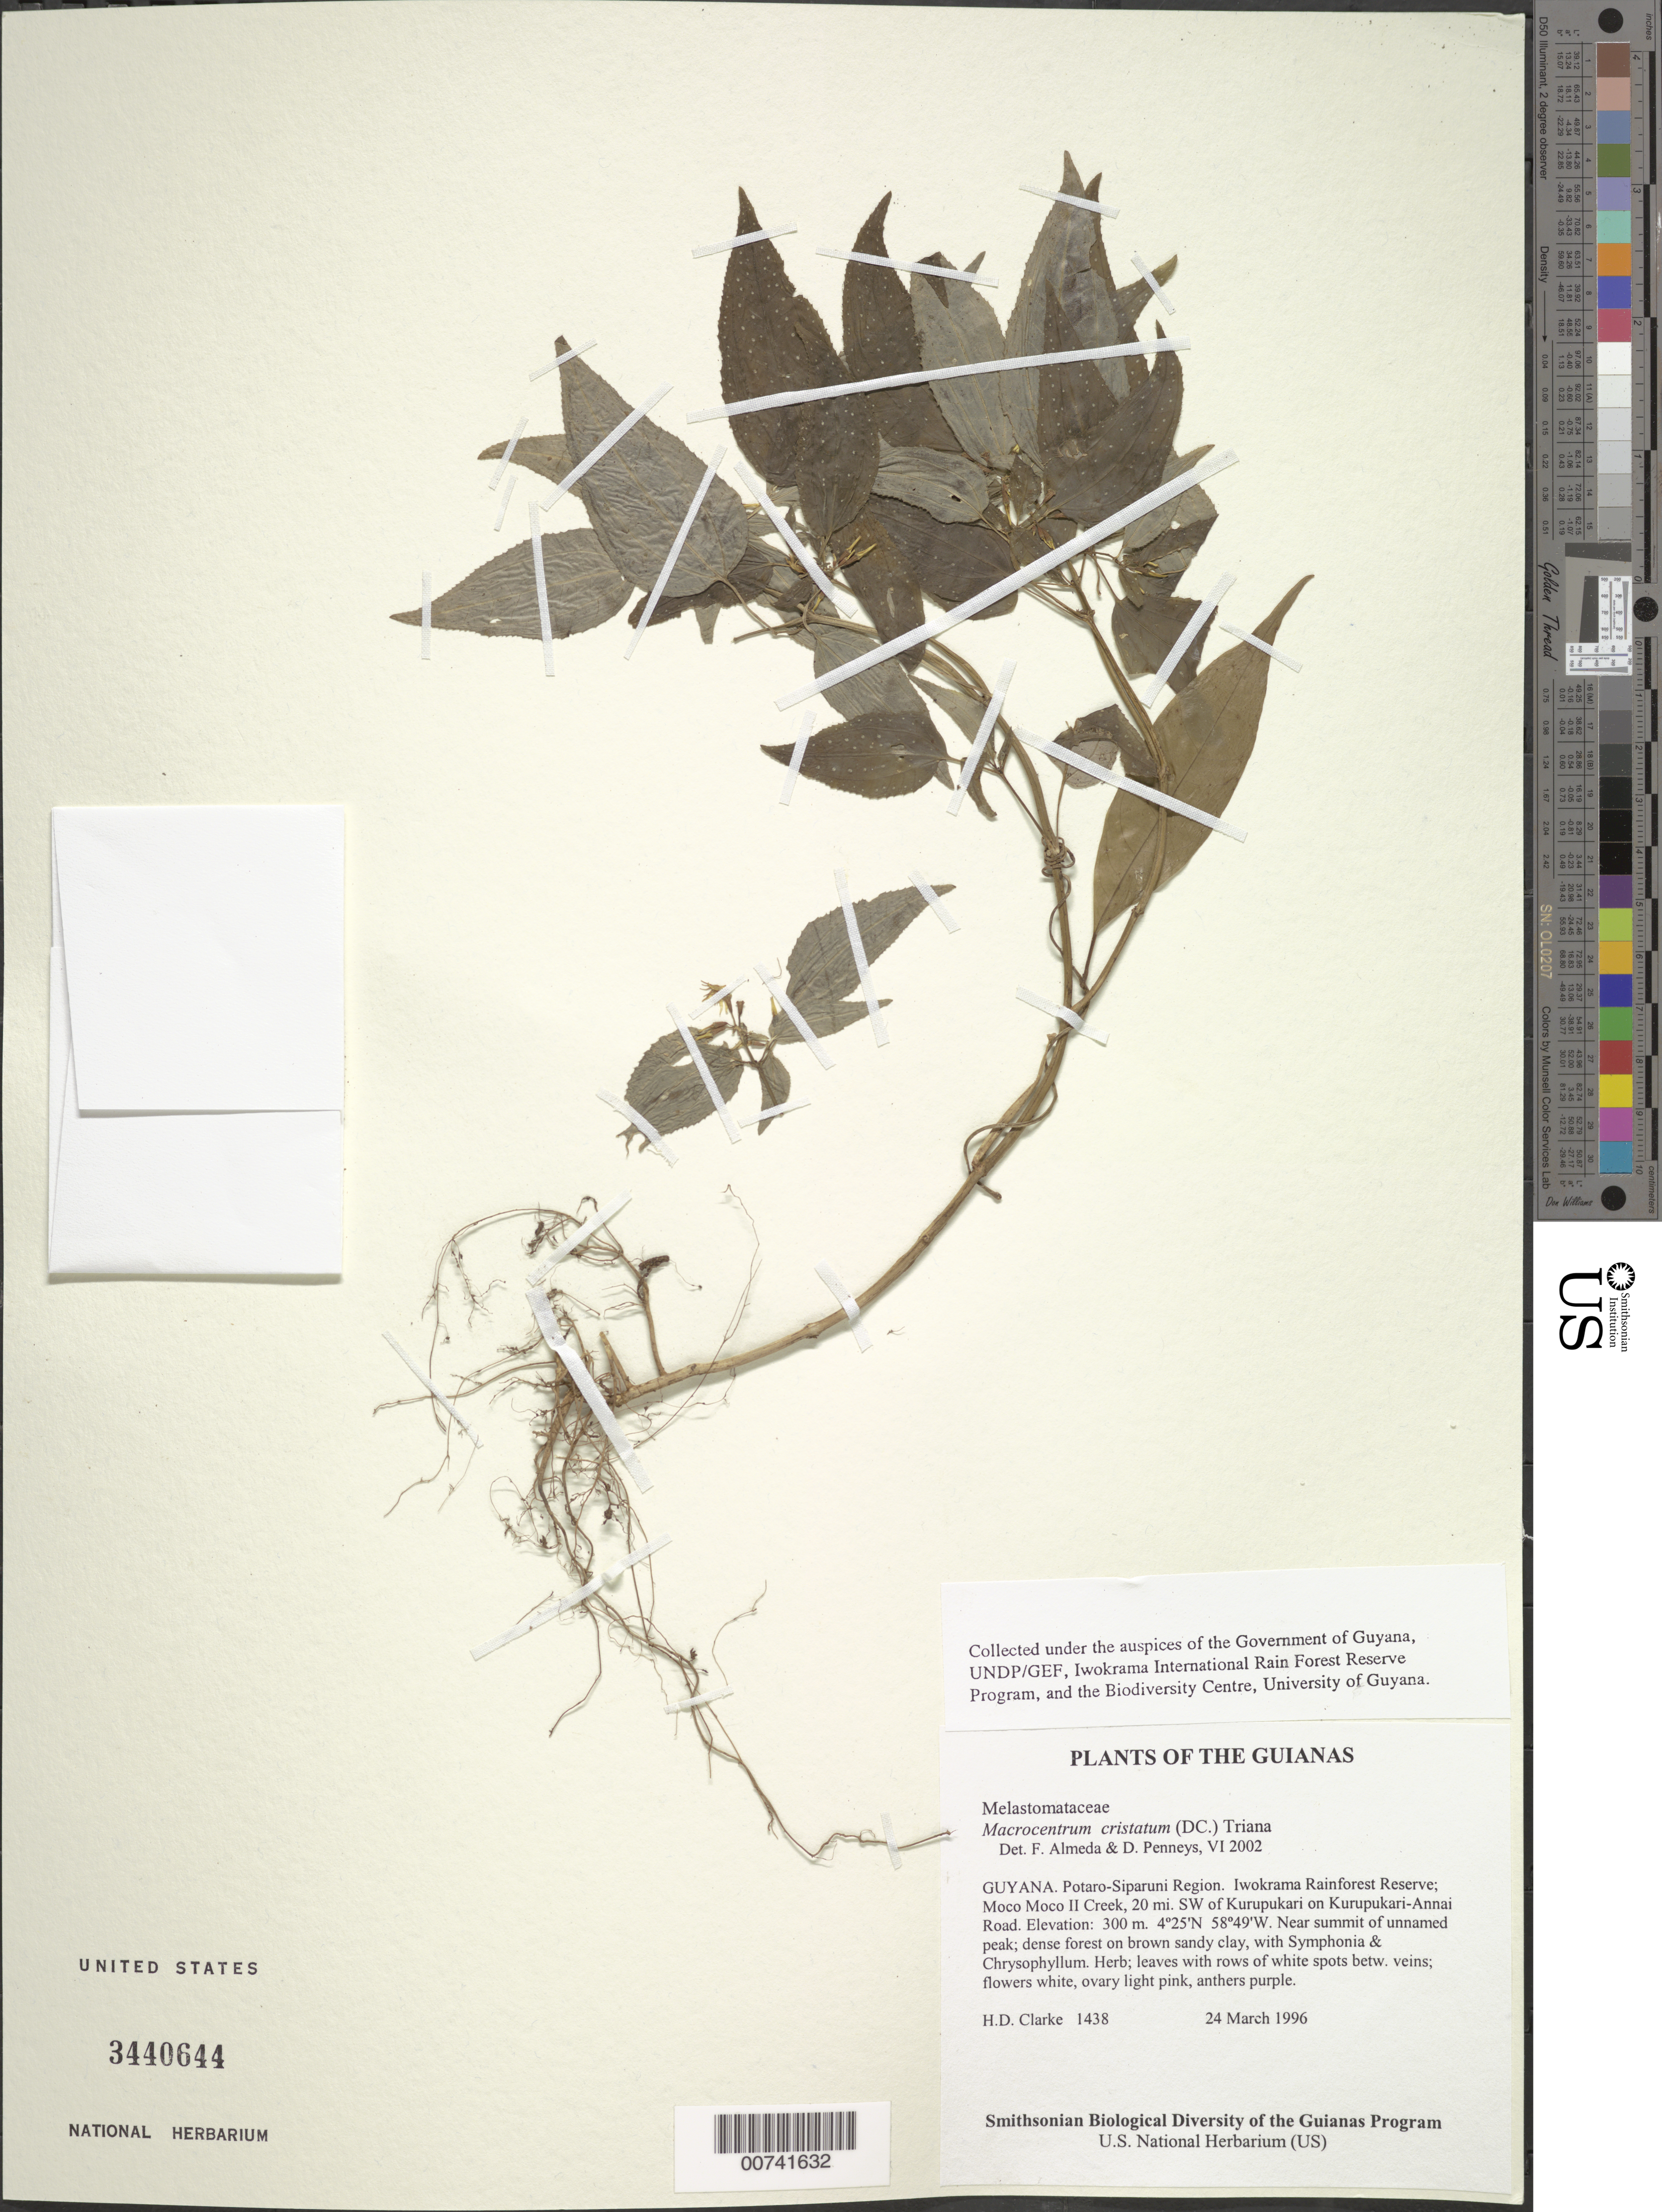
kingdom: Plantae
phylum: Tracheophyta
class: Magnoliopsida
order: Myrtales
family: Melastomataceae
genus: Macrocentrum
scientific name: Macrocentrum cristatum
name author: (DC.) Triana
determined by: Almeda, F.; Penneys, D. S.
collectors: H. D. Clarke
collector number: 1438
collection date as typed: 24 March 1996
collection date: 1996-03-24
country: Guyana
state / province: Potaro-Siparuni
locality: Iwokrama Rainforest Reserve; near summit of unnamed peak, 20 mi. SW of Kurupukari on Kurupukari-Annai Road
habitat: Dense forest on brown sandy clay, with Symphonia & Chrysophyllum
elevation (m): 300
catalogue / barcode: US 3440644